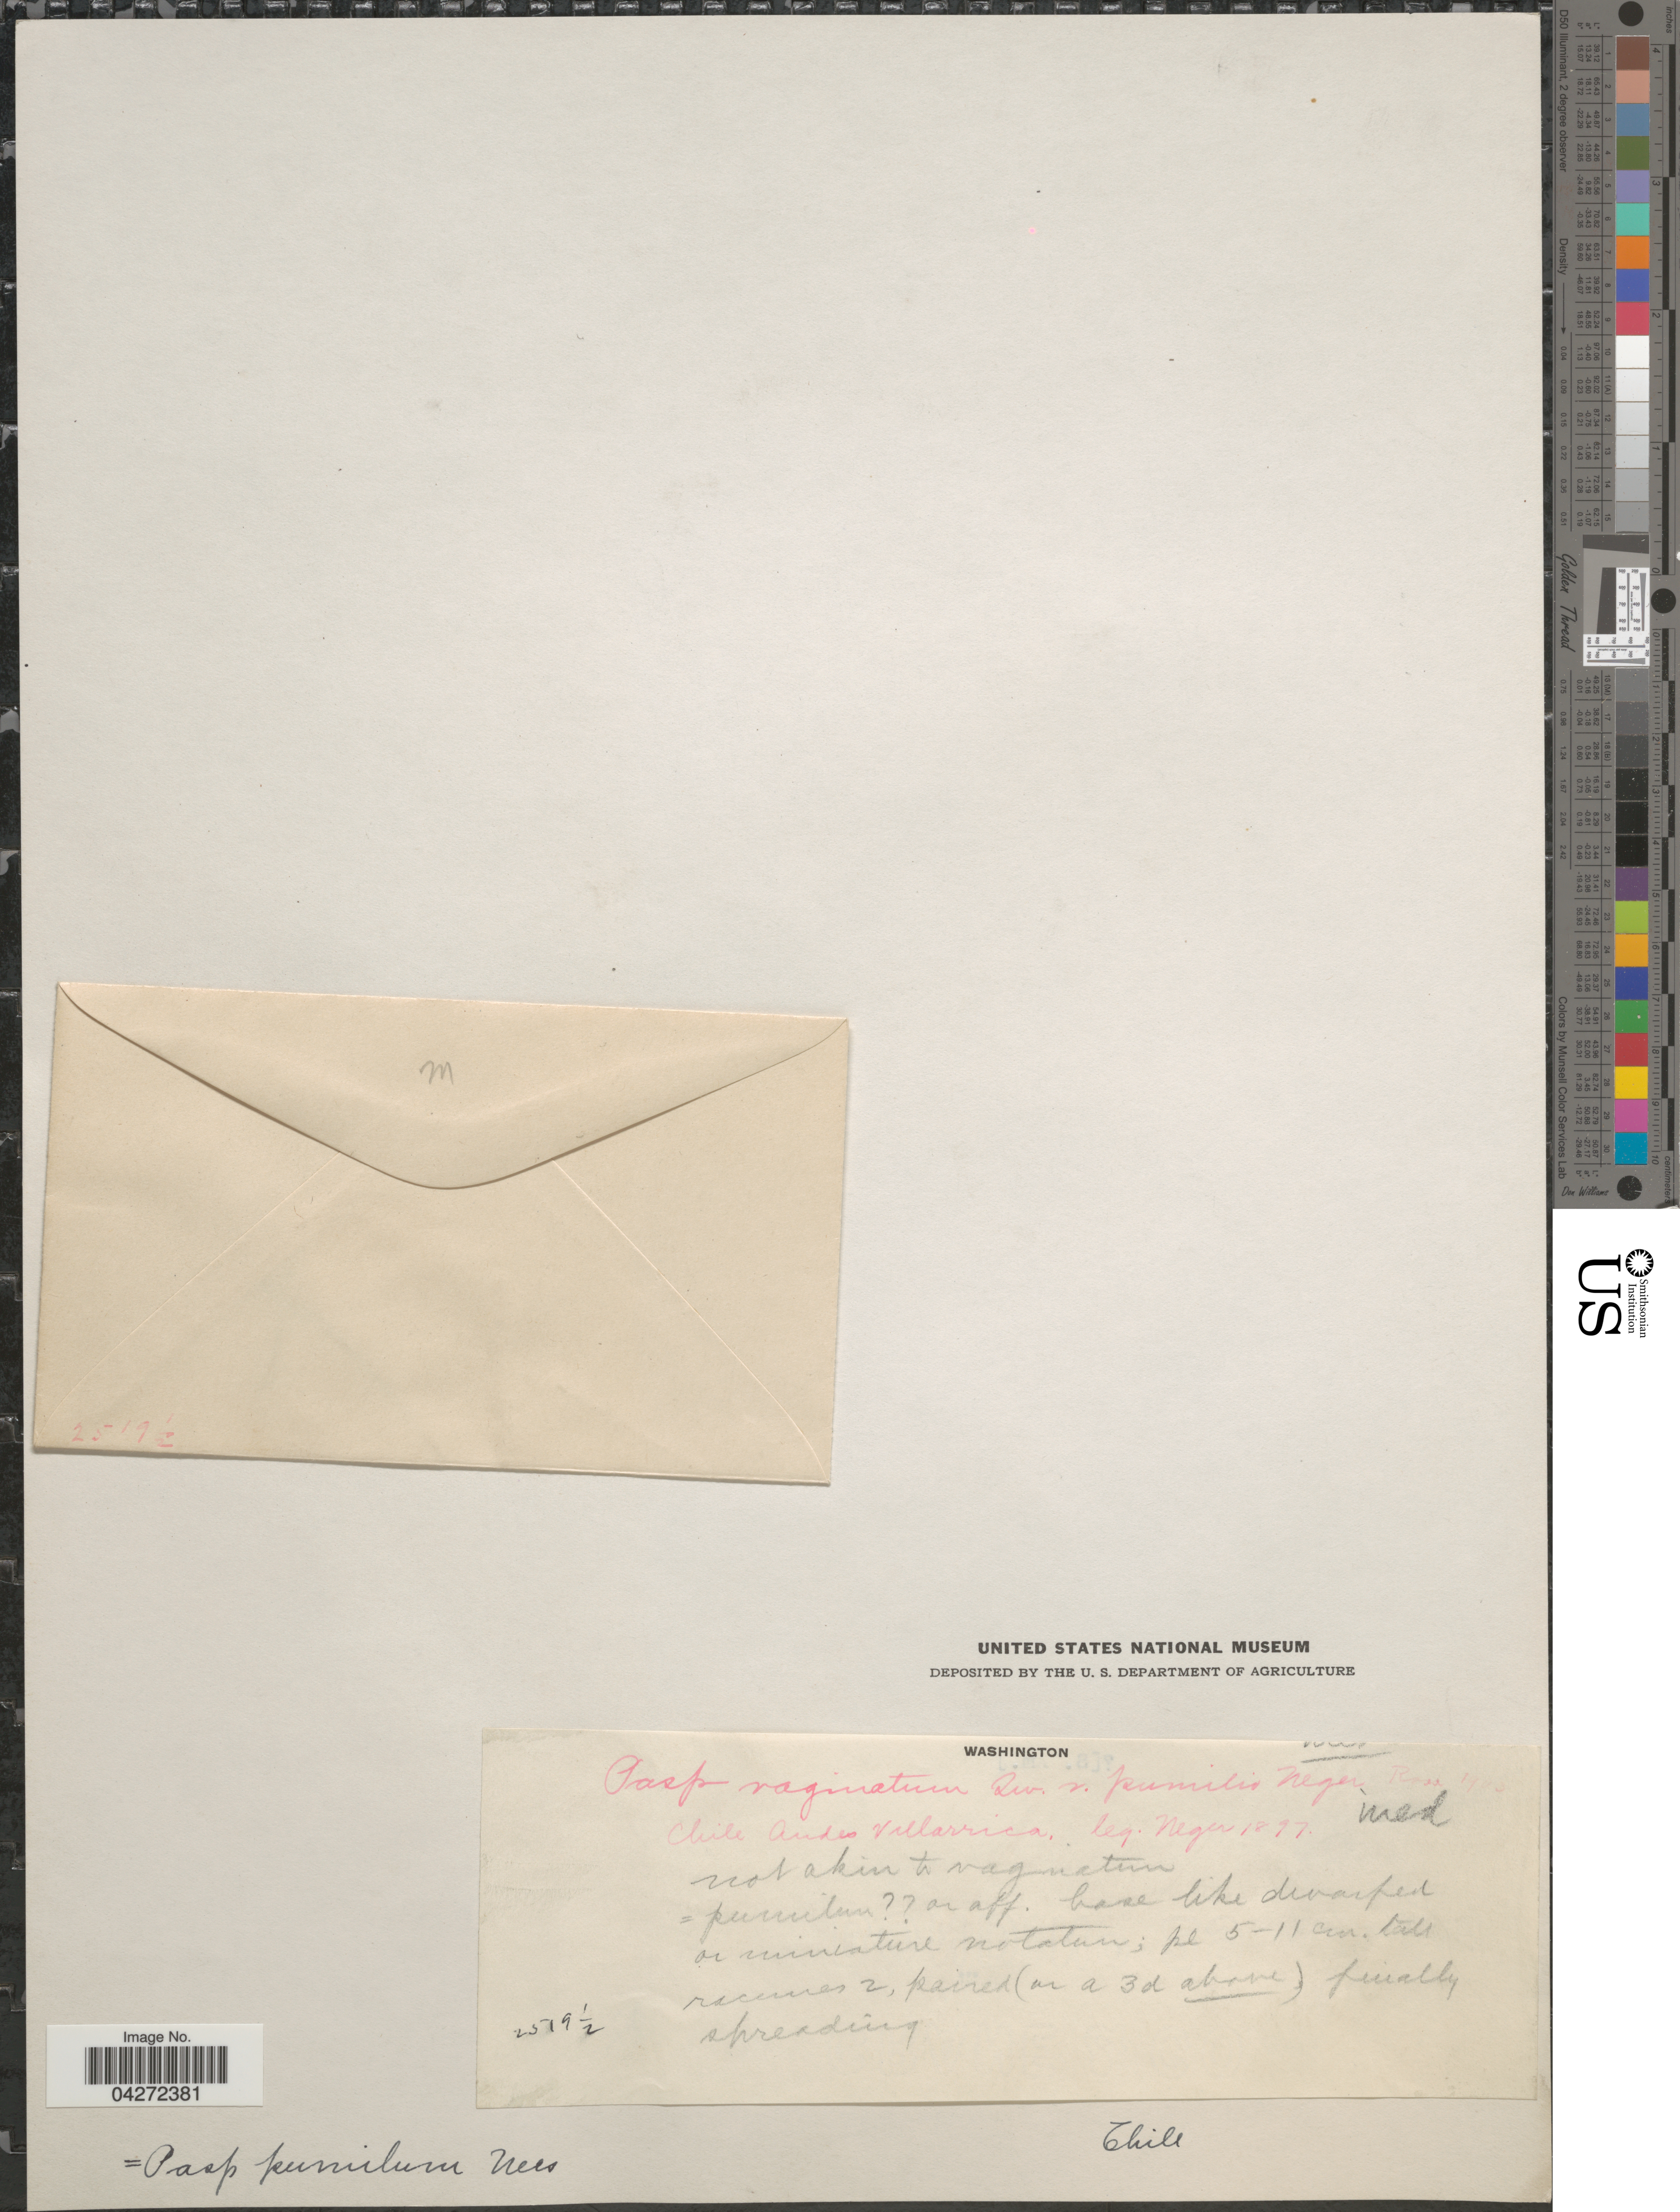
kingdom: Plantae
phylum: Tracheophyta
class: Liliopsida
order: Poales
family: Poaceae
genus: Paspalum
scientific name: Paspalum minus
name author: E. Fourn.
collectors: Neger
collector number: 2579½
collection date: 1897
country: Chile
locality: Andes Villarrica.